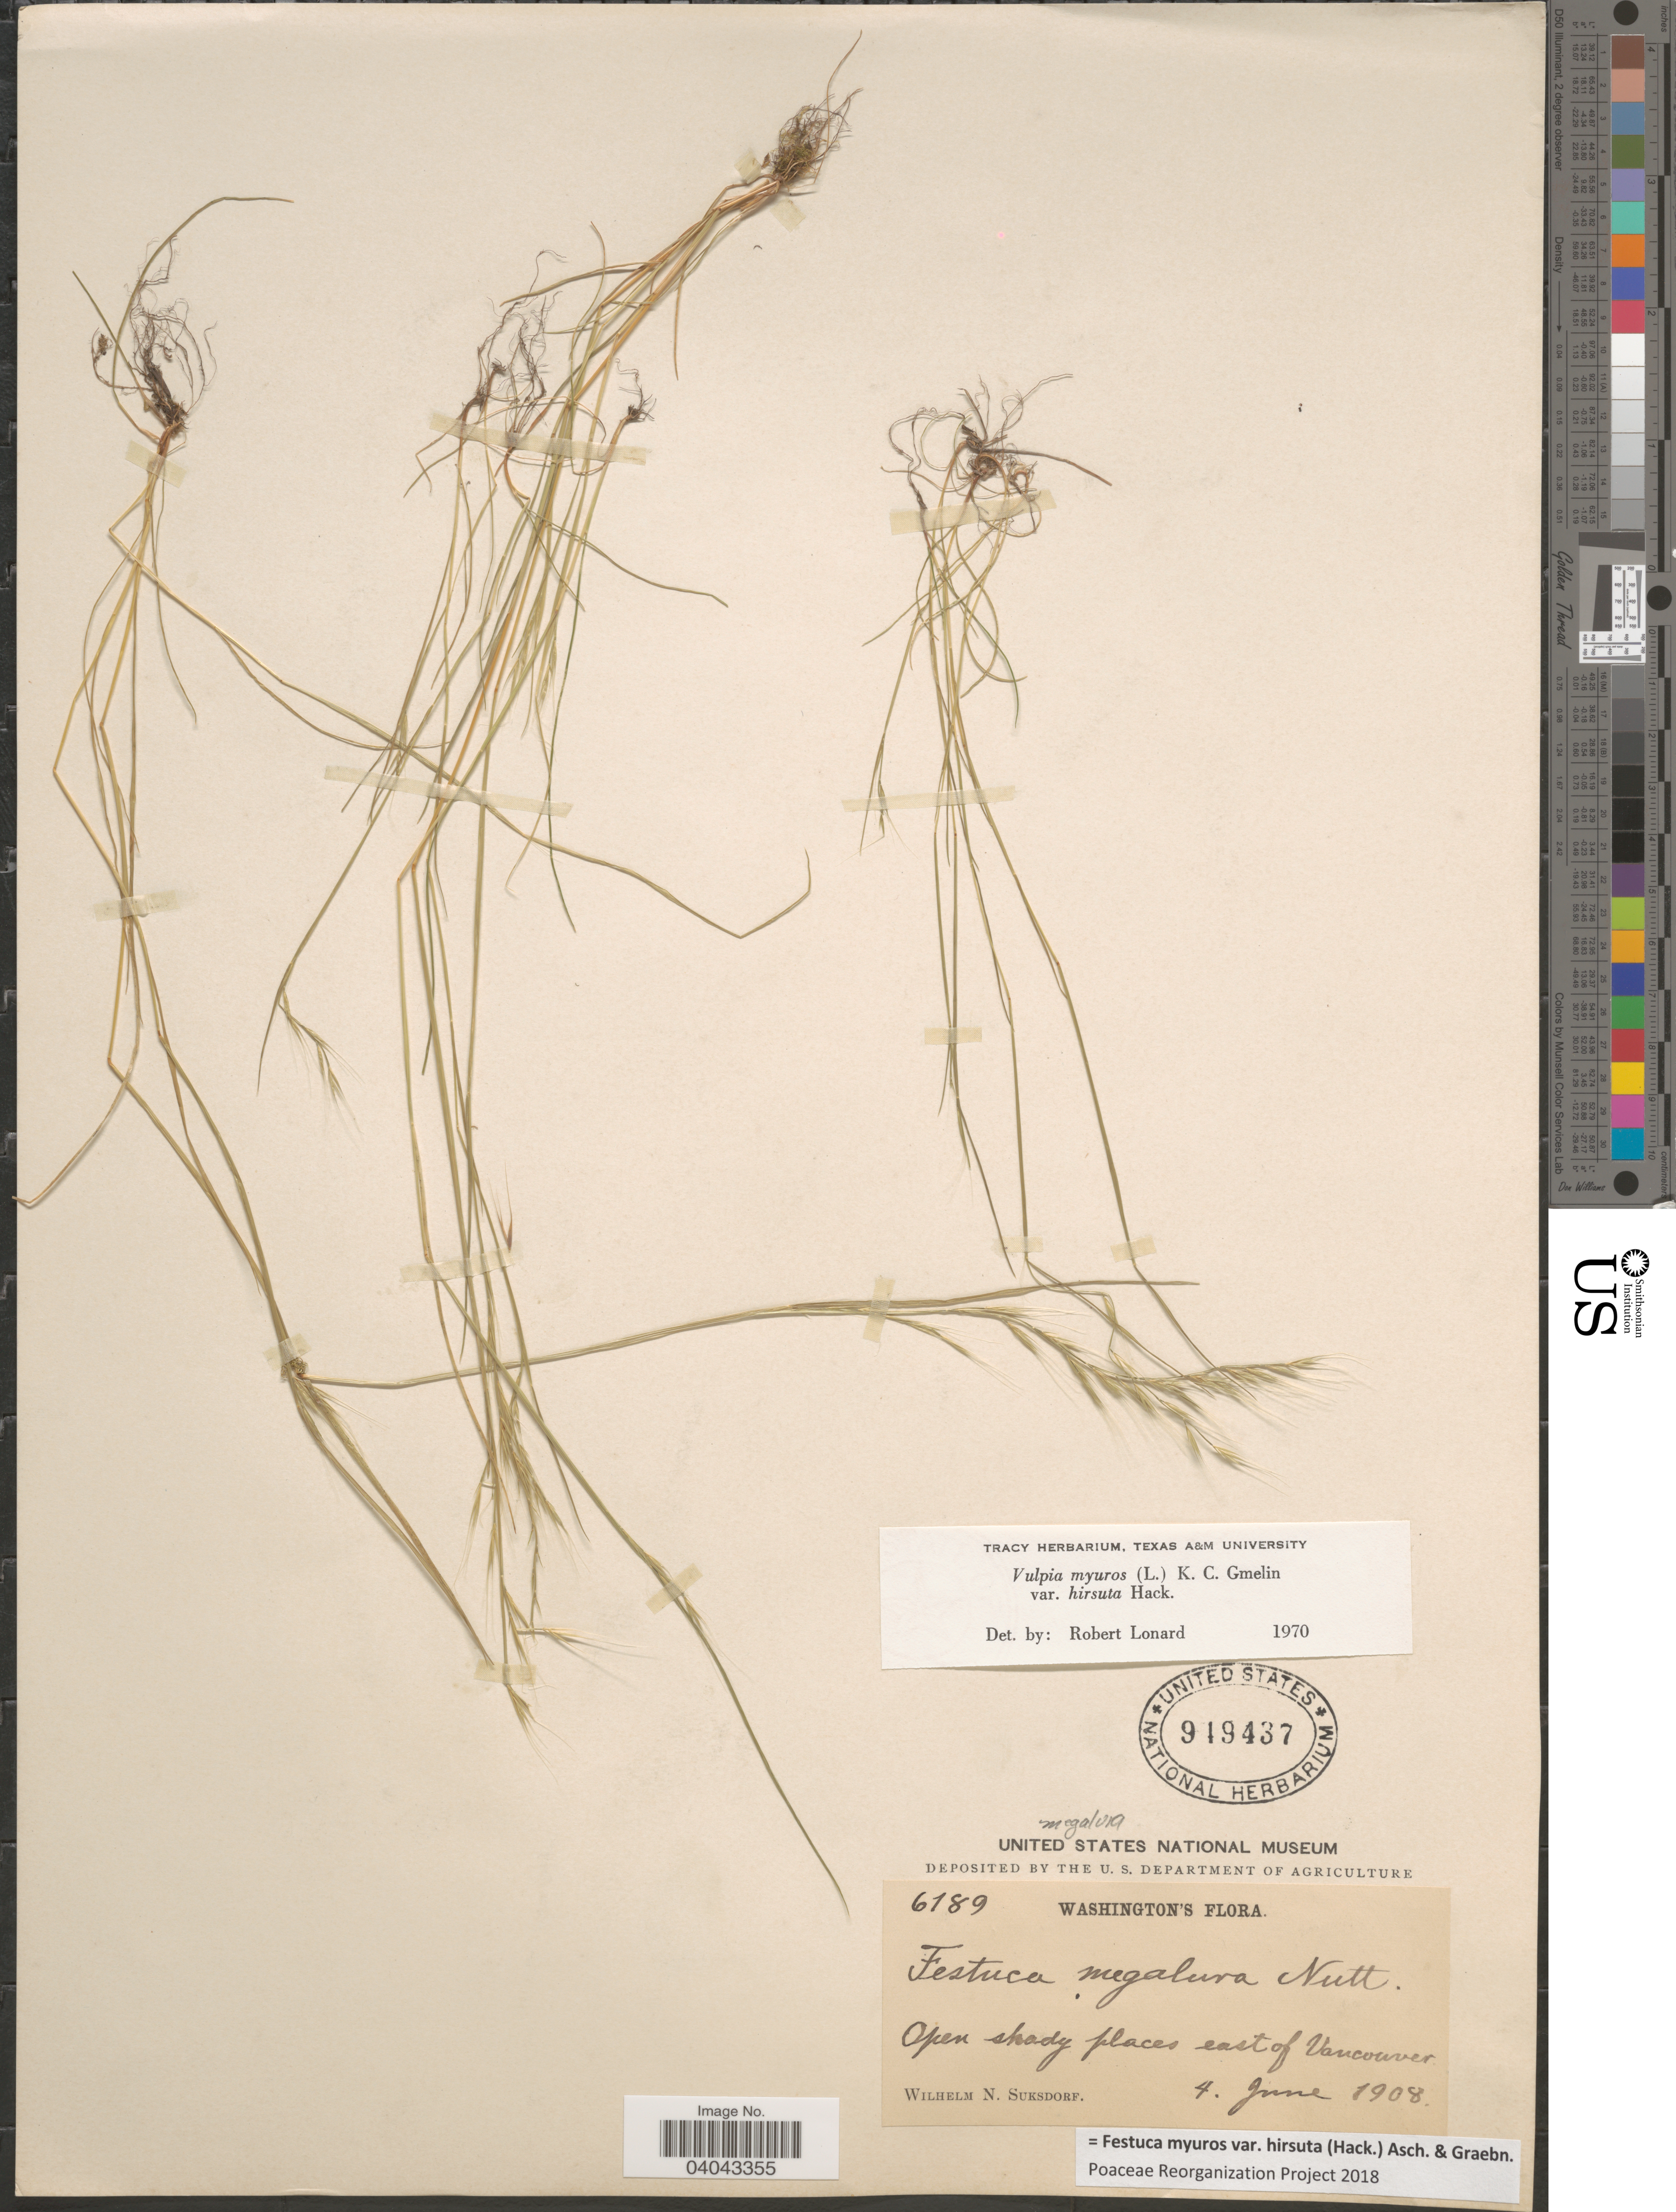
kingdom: Plantae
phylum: Tracheophyta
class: Liliopsida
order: Poales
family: Poaceae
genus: Festuca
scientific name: Festuca myuros var. hirsuta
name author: (Hack.) Asch. & Graebn.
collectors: W. N. Suksdorf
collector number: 6189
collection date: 1908-06-04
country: United States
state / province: Washington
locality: Open shady places east of Vancouver.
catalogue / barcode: US 949437